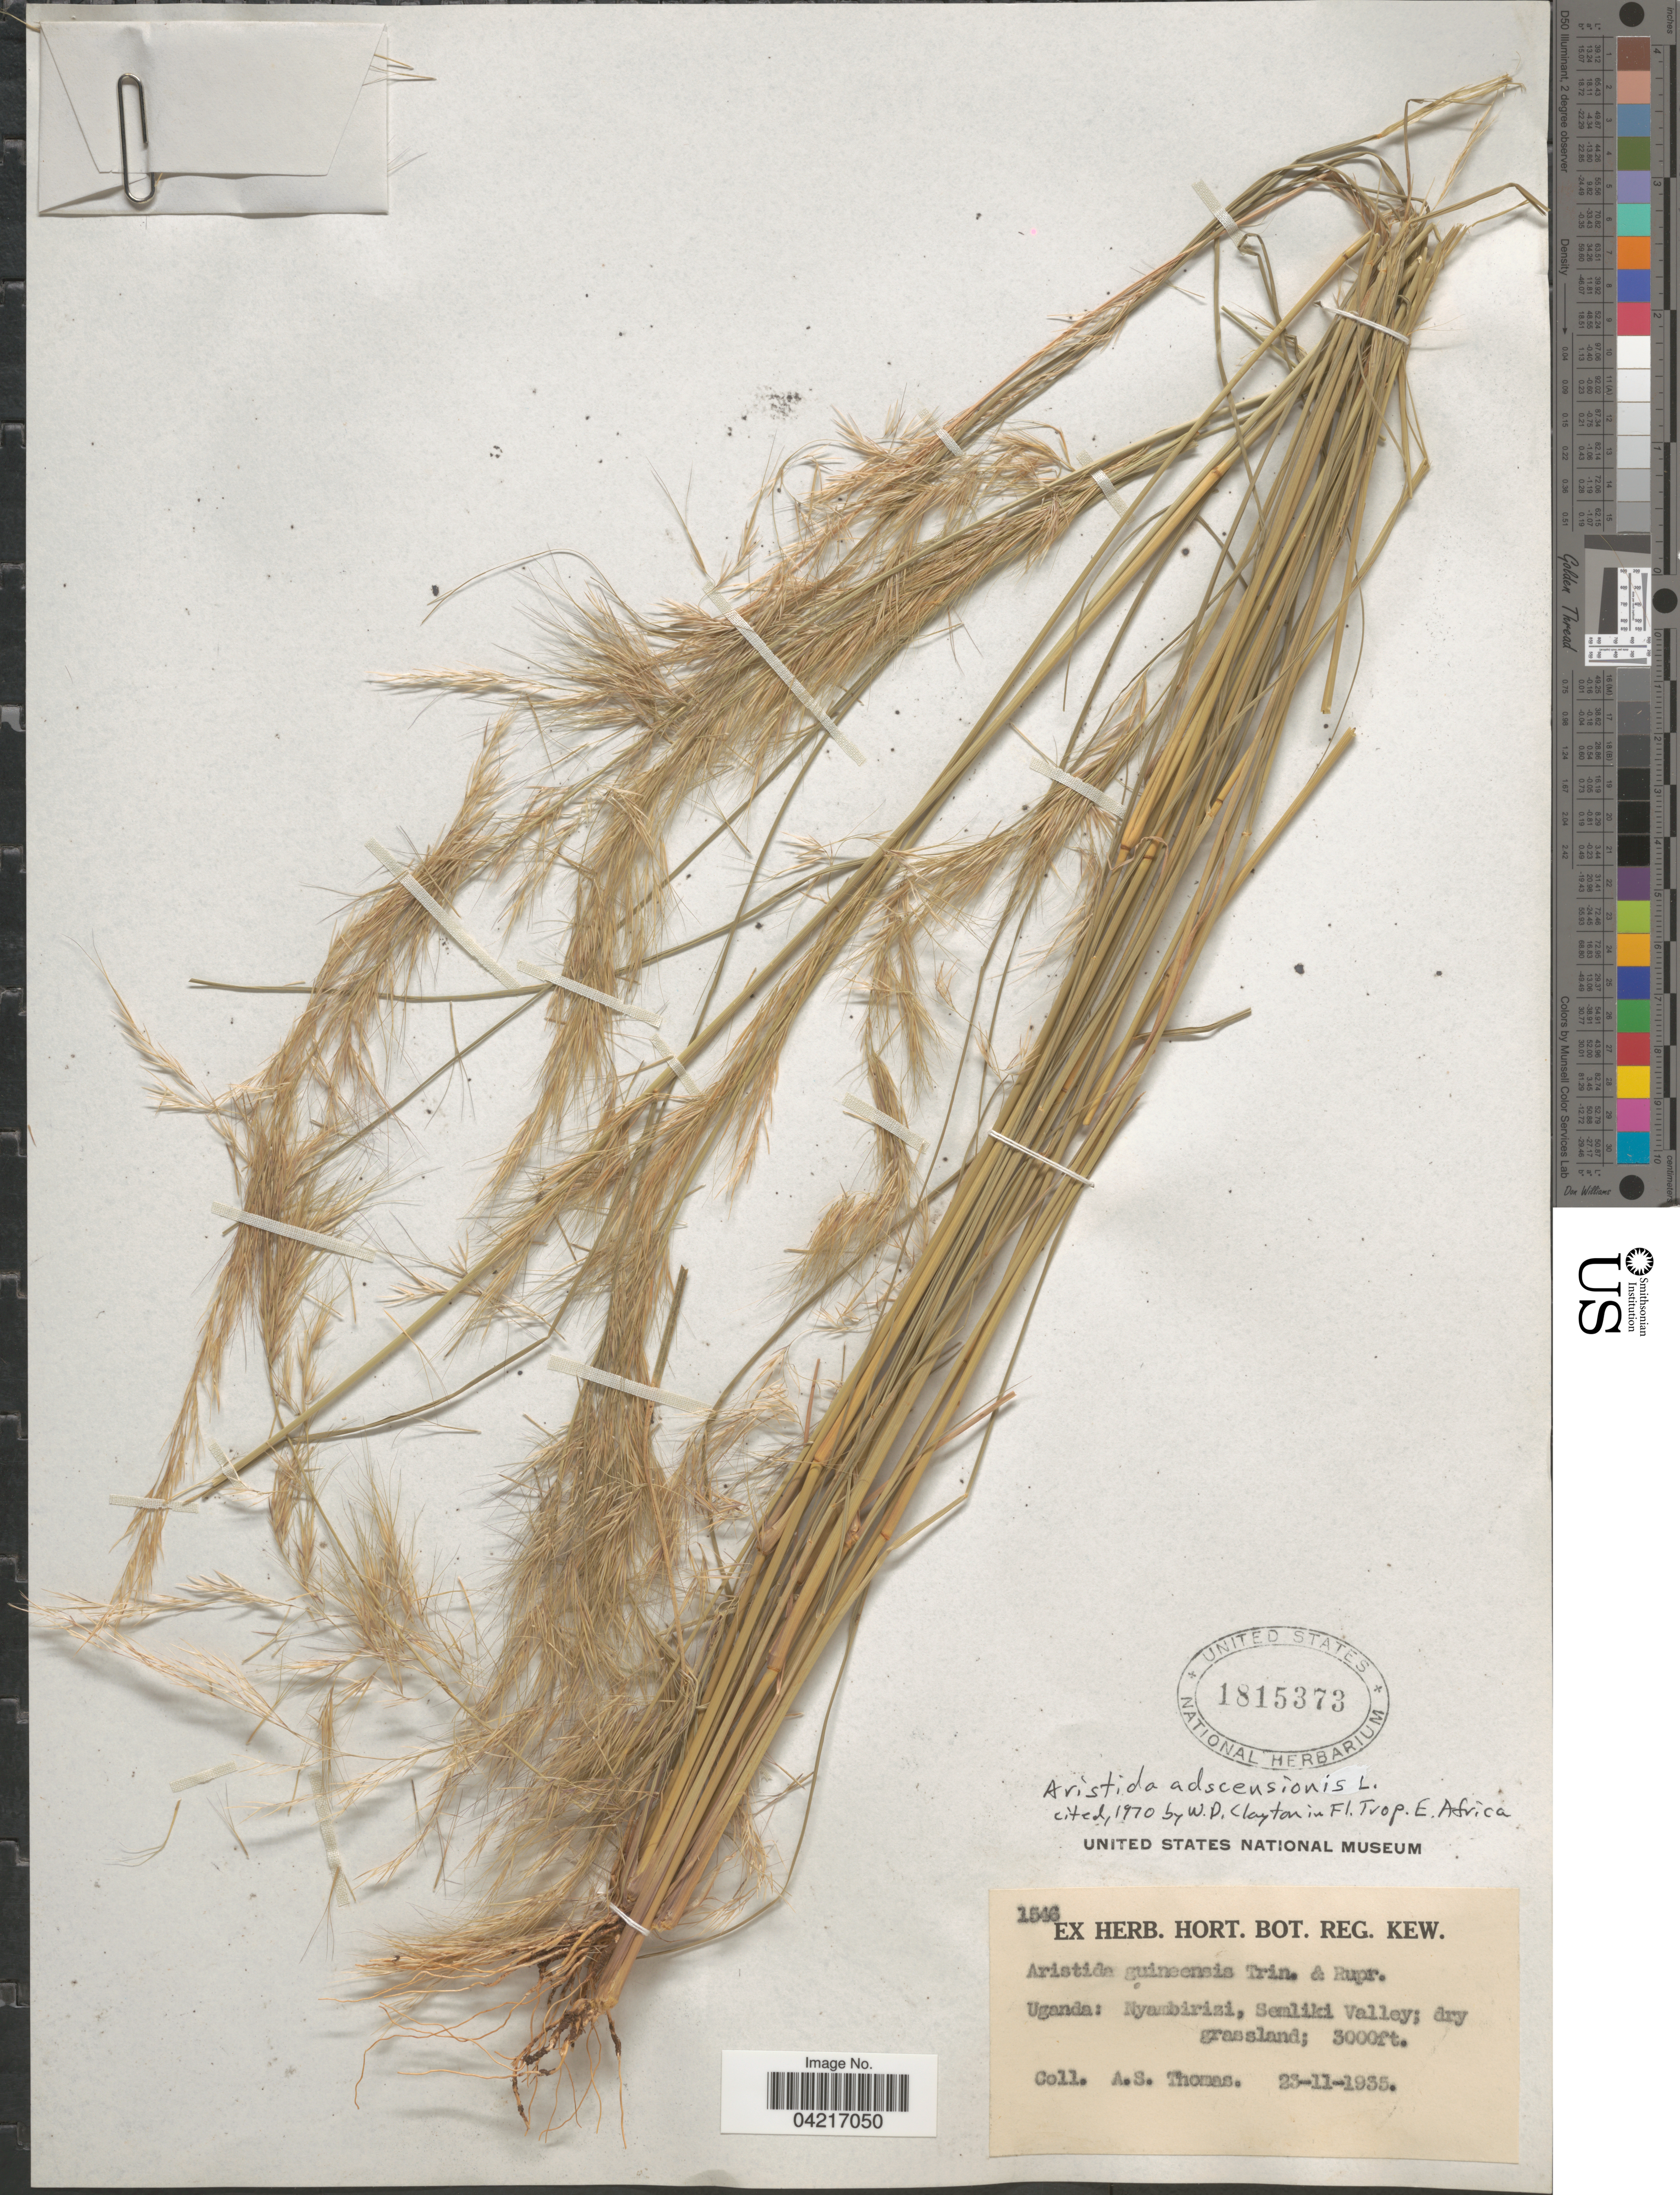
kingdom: Plantae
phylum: Tracheophyta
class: Liliopsida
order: Poales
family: Poaceae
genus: Aristida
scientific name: Aristida adscensionis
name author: L.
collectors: A. Thomas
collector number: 1546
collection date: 1935-11-23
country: Uganda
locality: Nyambirizi, Semliki Valley; dry grassland.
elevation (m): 914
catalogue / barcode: US 1815373